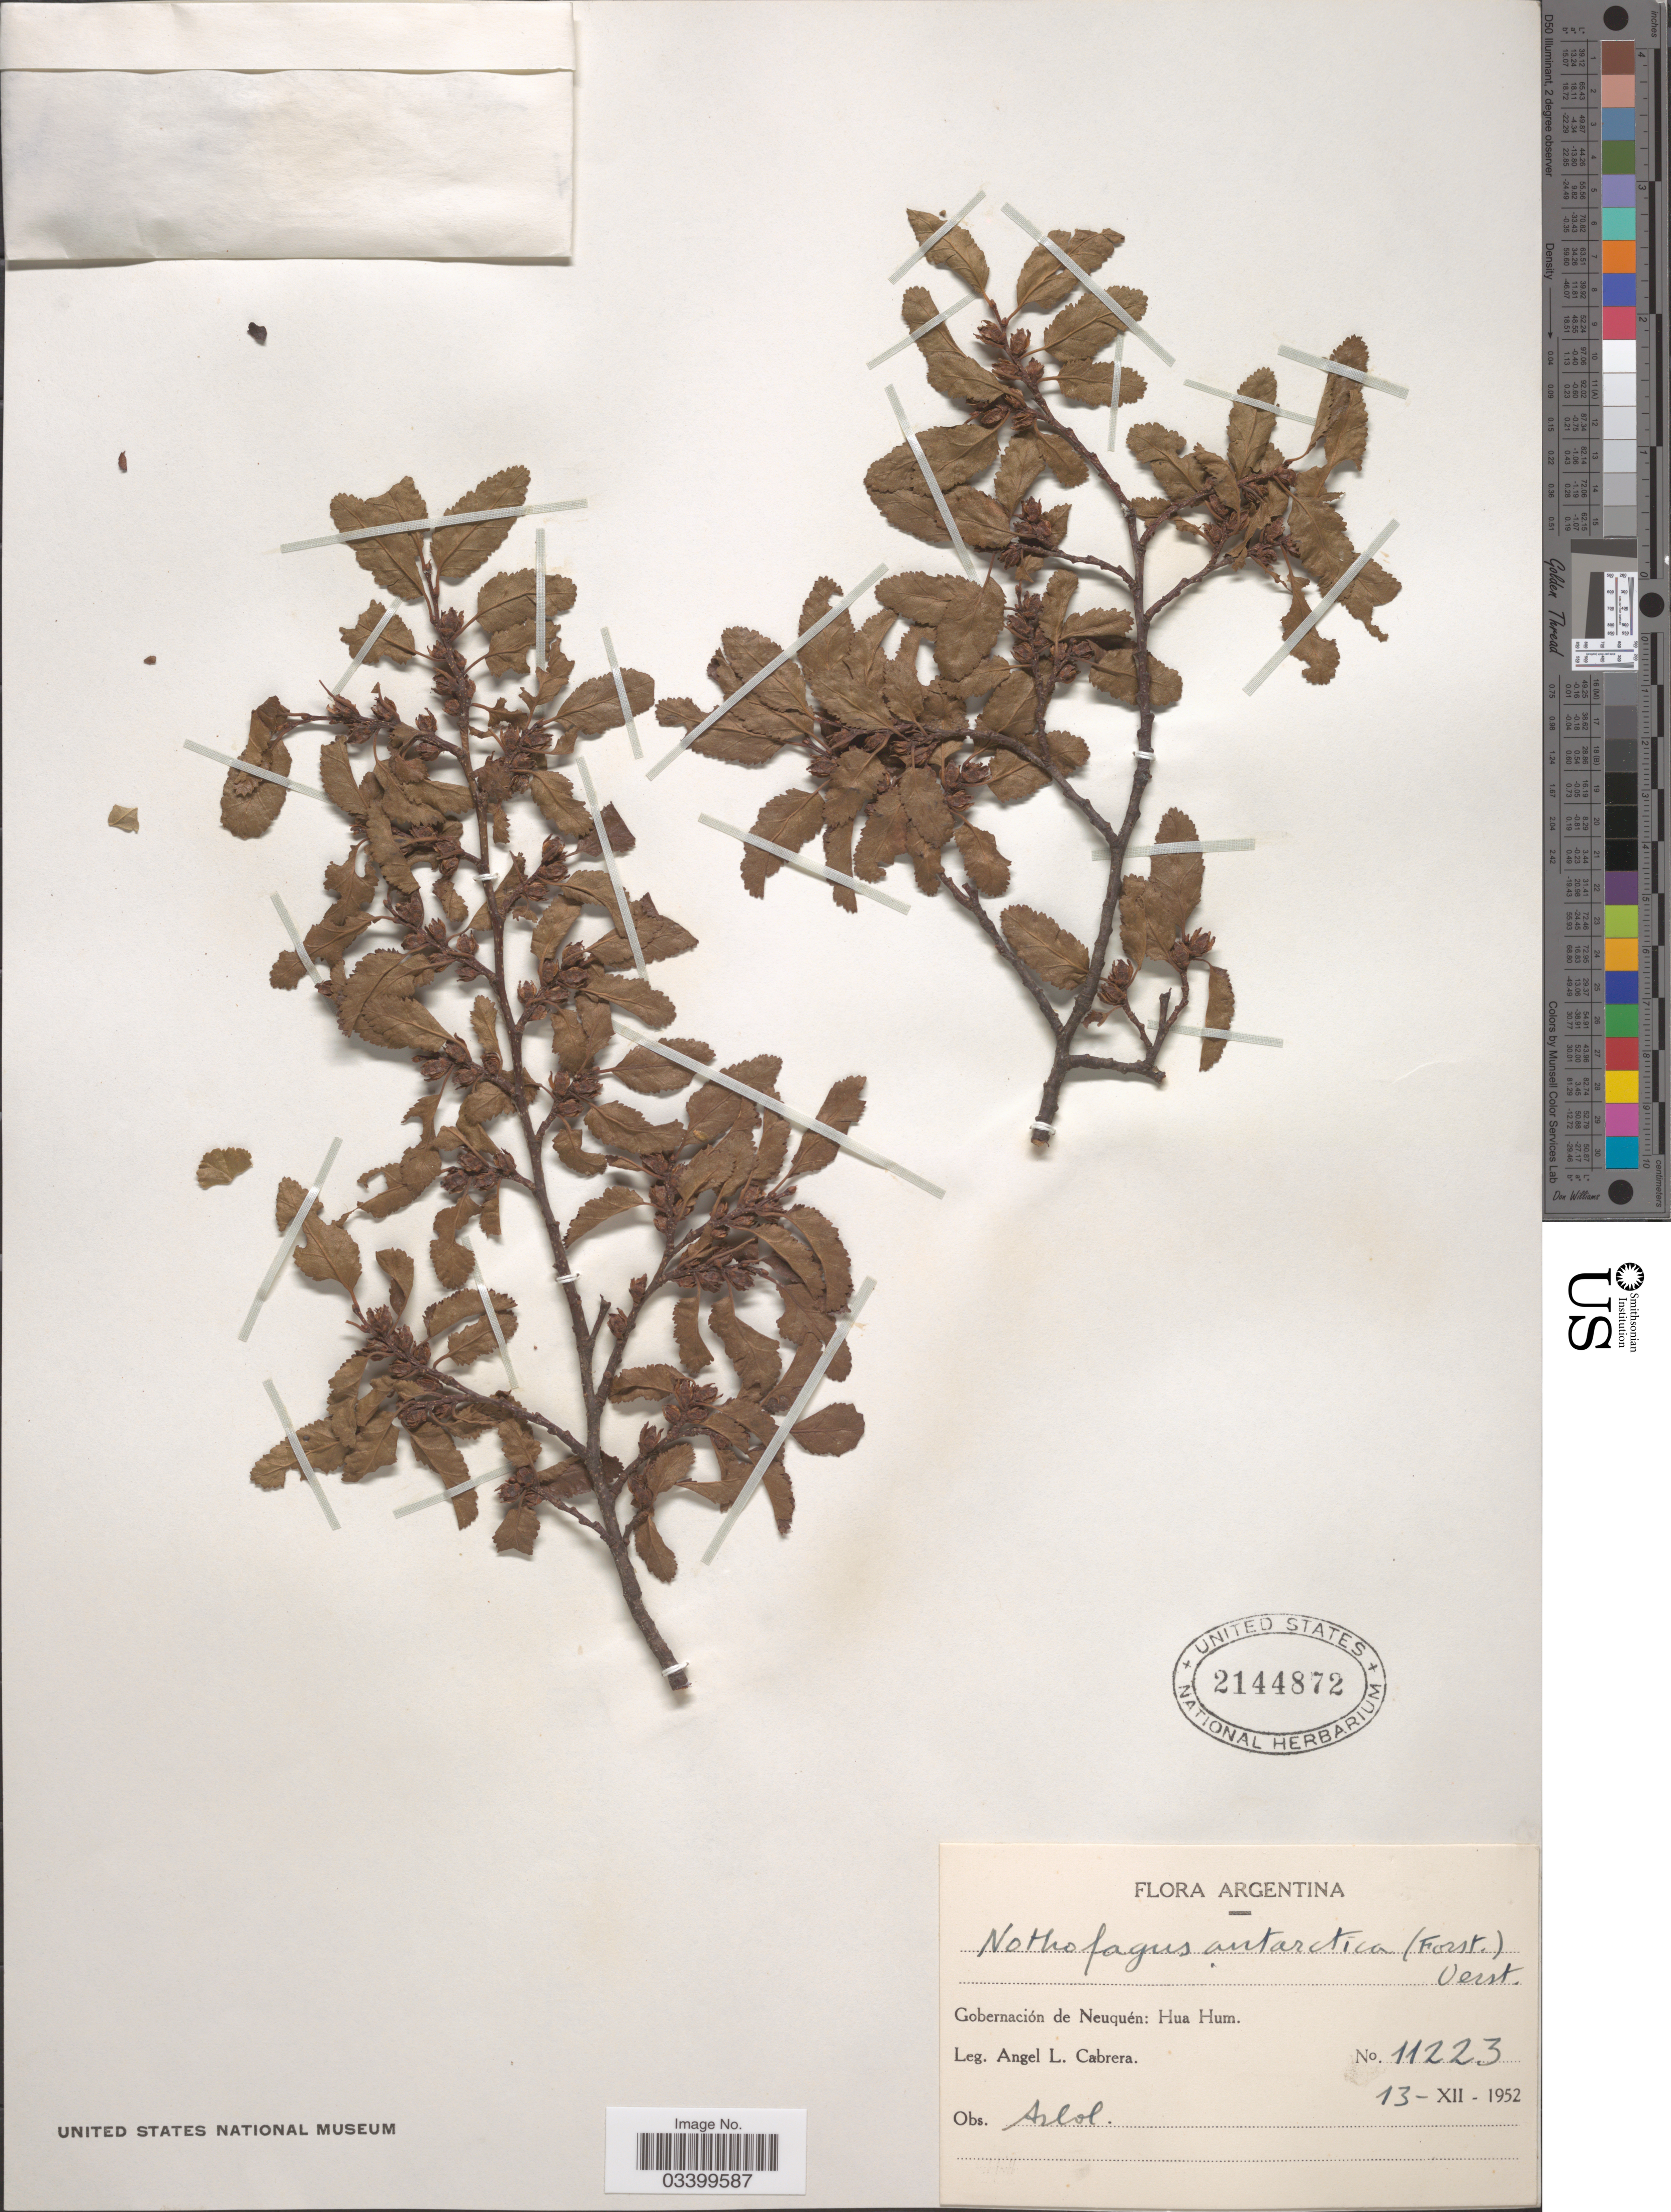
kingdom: Plantae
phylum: Tracheophyta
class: Magnoliopsida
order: Fagales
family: Nothofagaceae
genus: Nothofagus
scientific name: Nothofagus antarctica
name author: (G. Forst.) Oerst.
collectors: A. L. Cabrera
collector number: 11223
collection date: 1952-12-13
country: Argentina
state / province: Neuquen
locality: Gobernación de Neuquén: Hua Hum.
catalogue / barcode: US 2144872